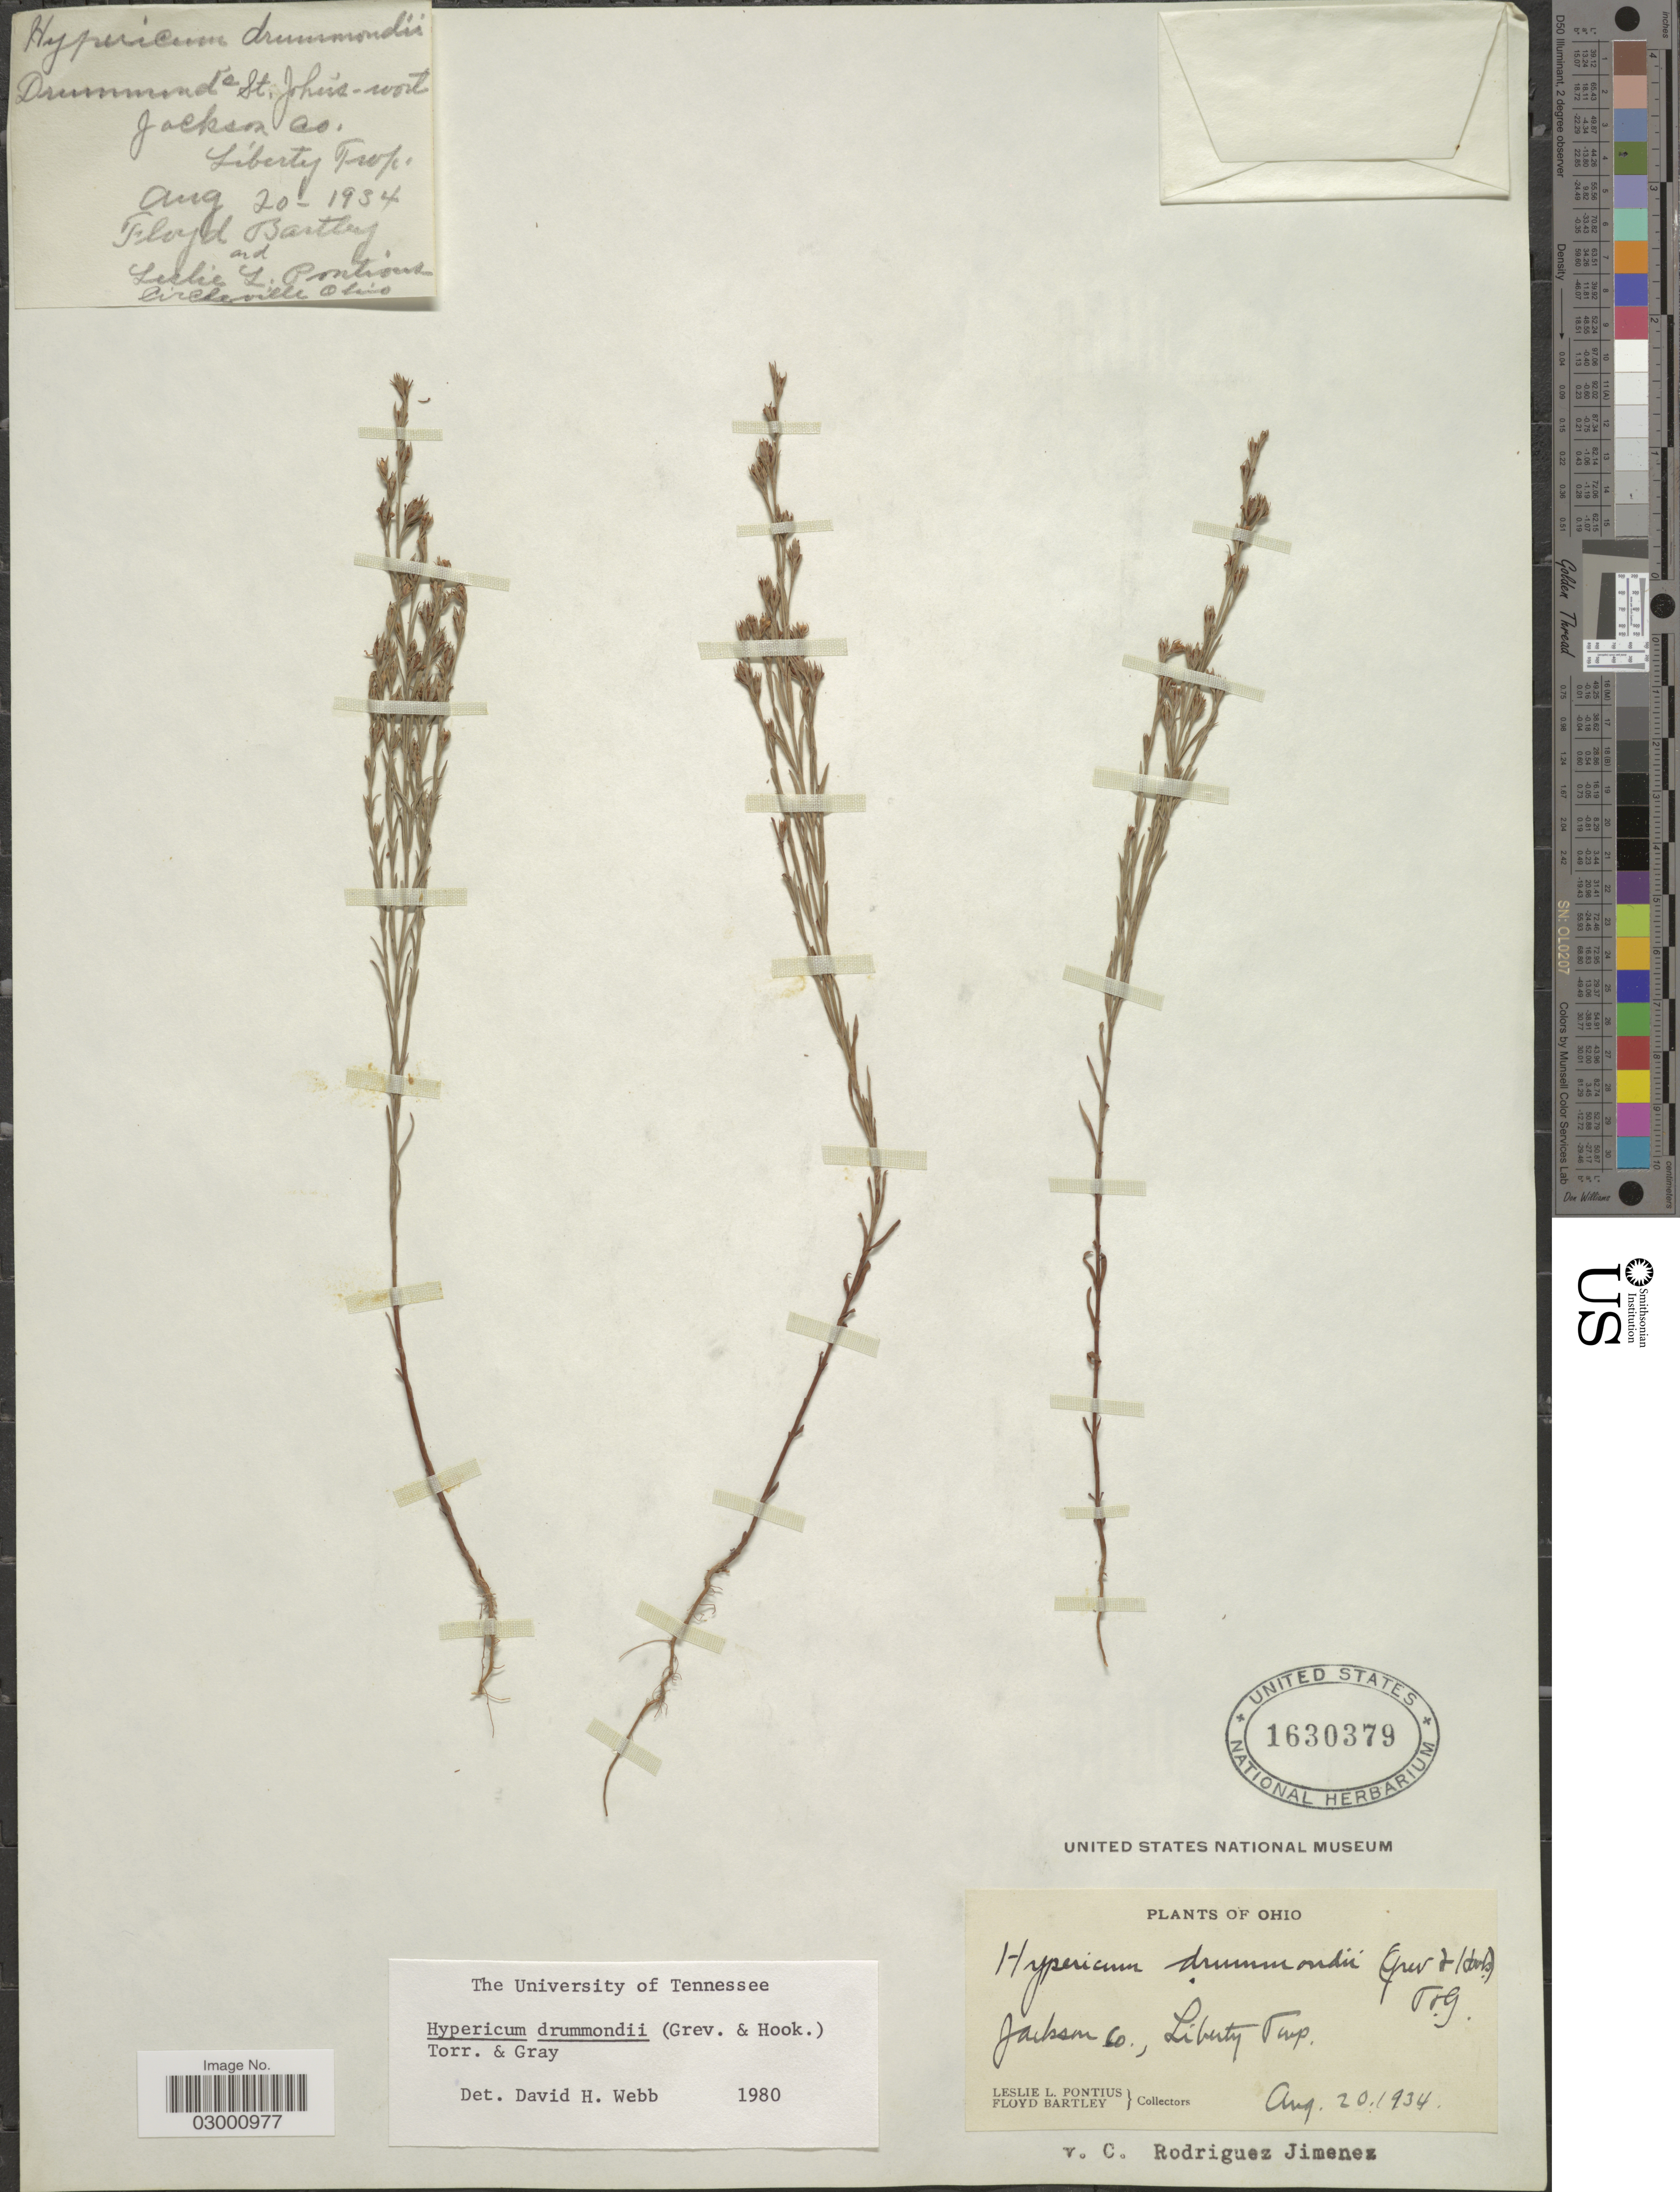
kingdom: Plantae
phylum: Tracheophyta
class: Magnoliopsida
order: Malpighiales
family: Hypericaceae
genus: Hypericum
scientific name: Hypericum drummondii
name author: (Grev. & Hook.) Torr. & A. Gray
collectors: L. Pontius & F. Bartley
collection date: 1934-08-20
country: United States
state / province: Ohio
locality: Jackson Co., Liberty Twp.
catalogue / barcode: US 1630379